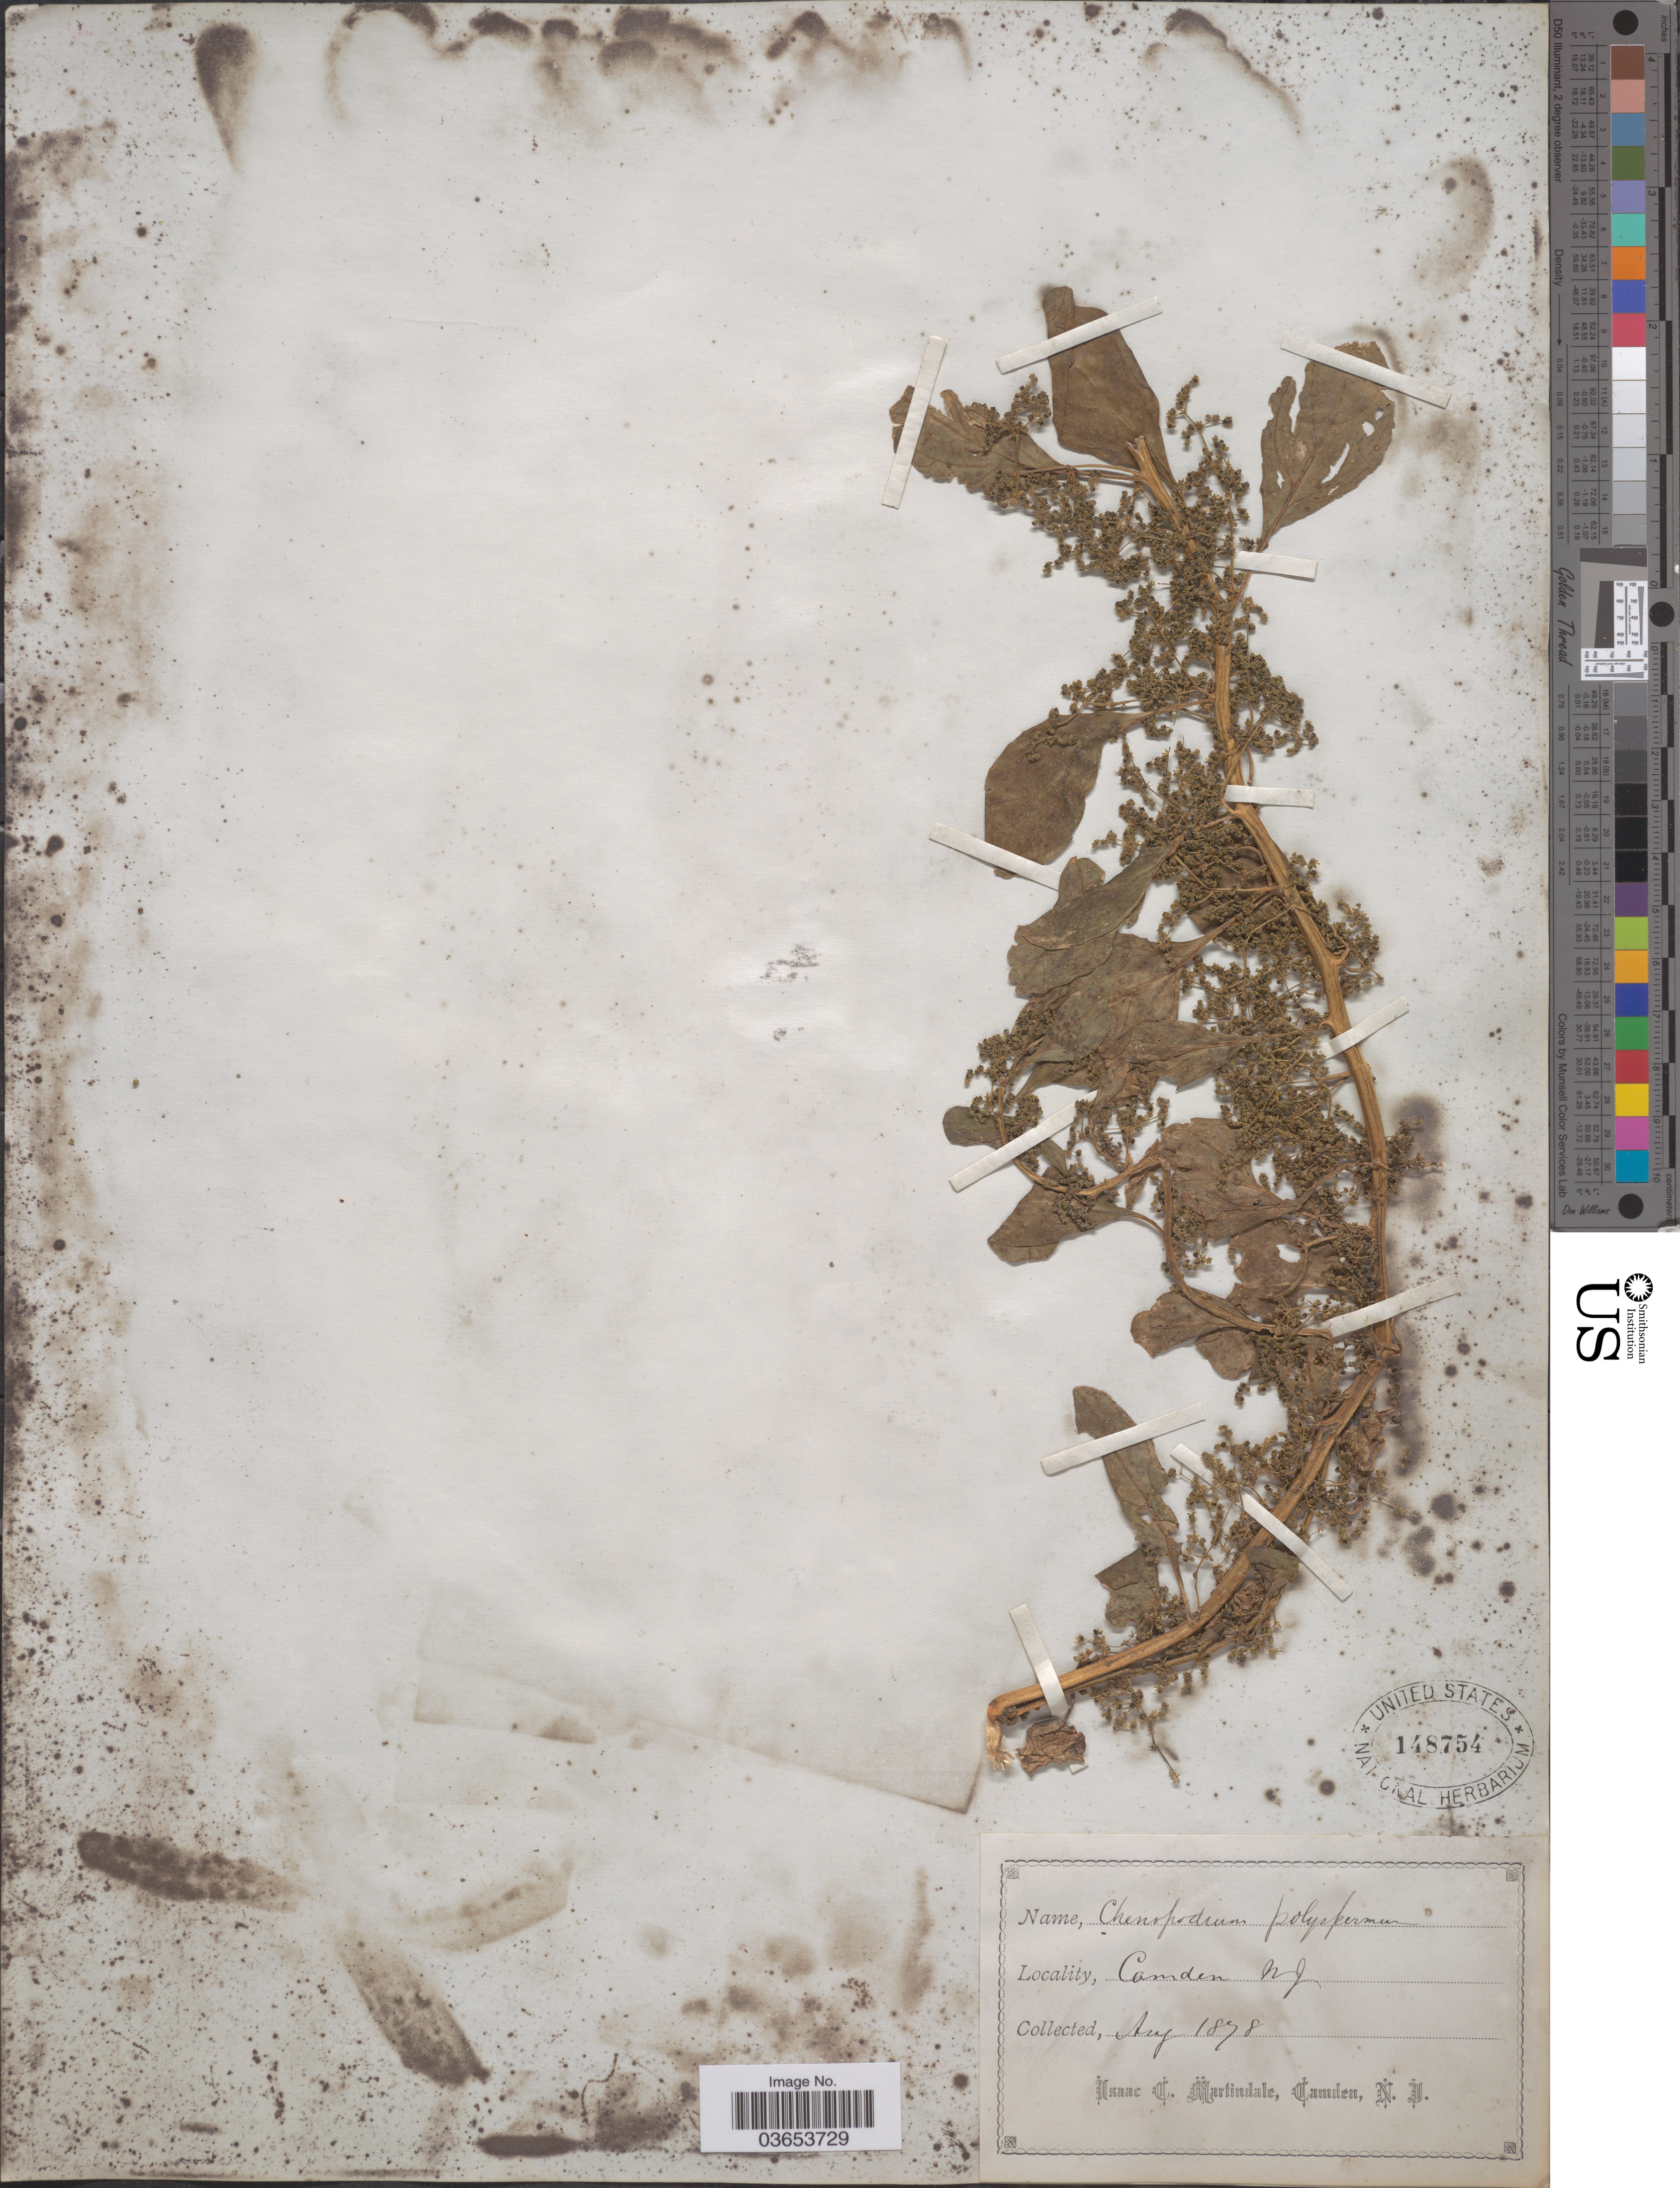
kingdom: Plantae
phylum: Tracheophyta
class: Magnoliopsida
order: Caryophyllales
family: Amaranthaceae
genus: Lipandra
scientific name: Lipandra polysperma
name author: (L.) S. Fuentes et al.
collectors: I. C. Martindale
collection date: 1878-08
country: United States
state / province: New Jersey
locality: Camden.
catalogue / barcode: US 148754